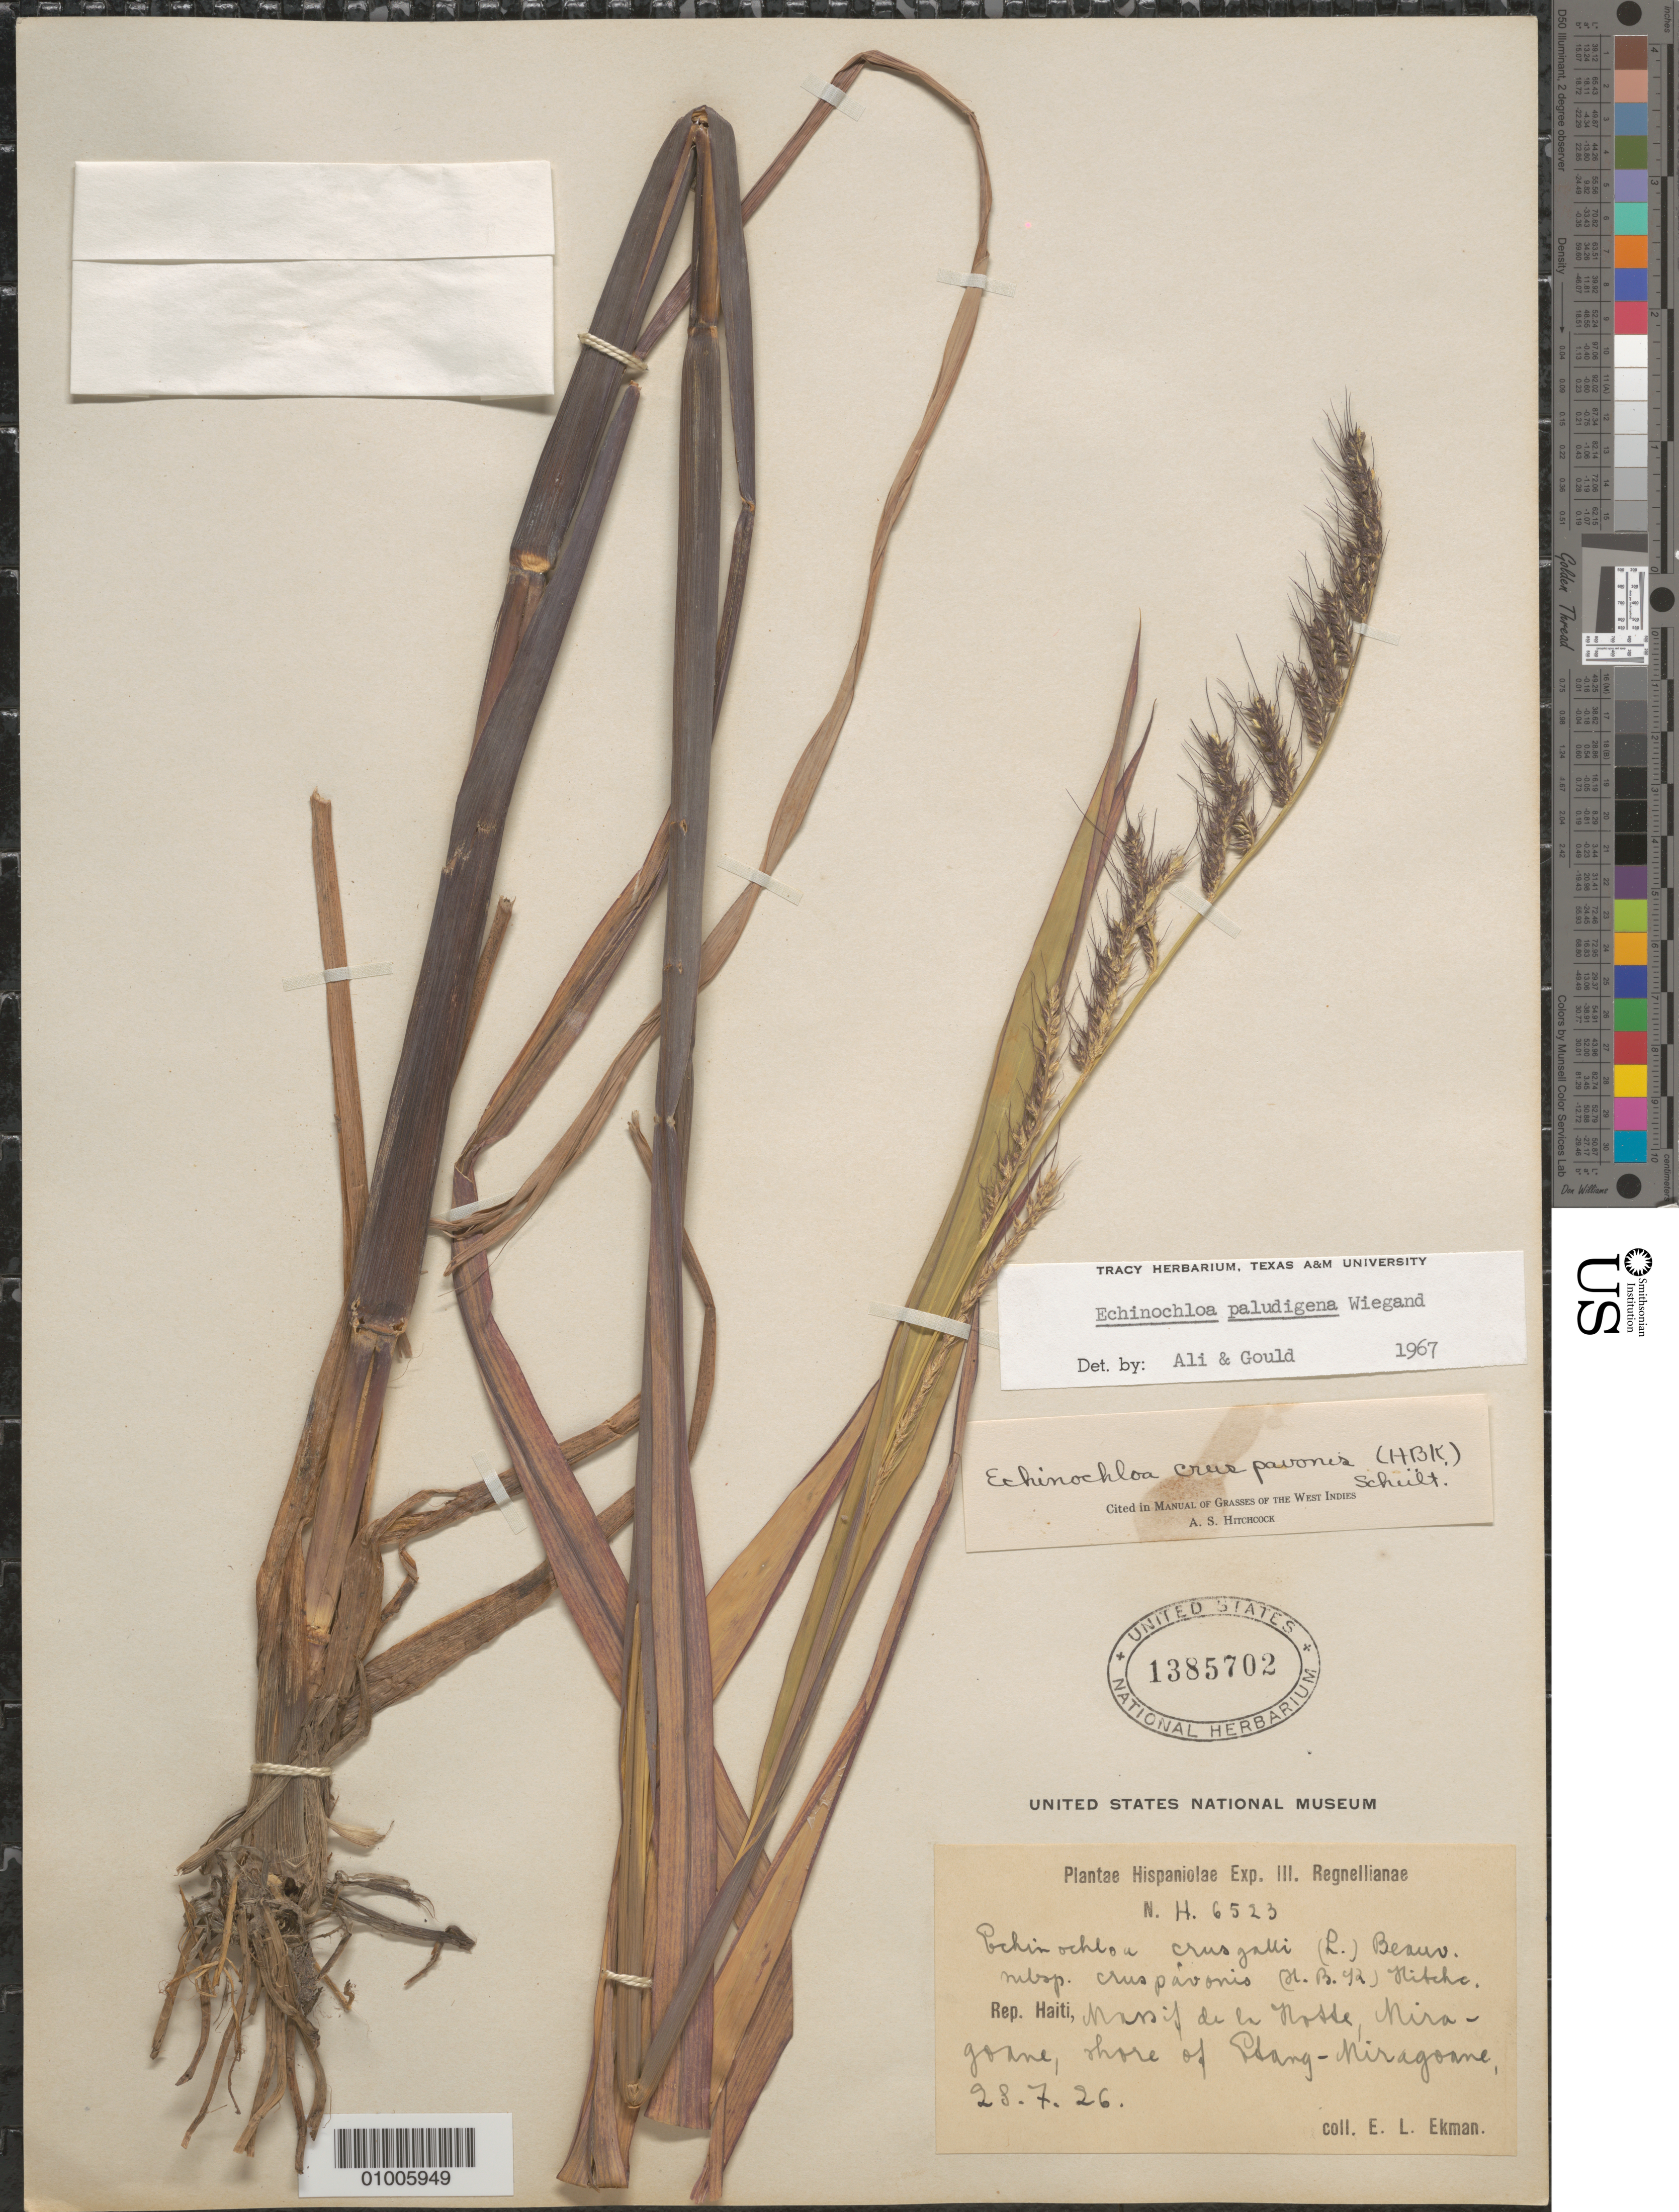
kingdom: Plantae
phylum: Tracheophyta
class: Liliopsida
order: Poales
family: Poaceae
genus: Echinochloa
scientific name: Echinochloa crus-galli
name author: (L.) P. Beauv.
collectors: E. L. Ekman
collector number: H 6523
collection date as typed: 28 Jul 1926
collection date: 1926-07-28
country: Haiti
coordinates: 0 N, 0 E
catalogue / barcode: US 1385702